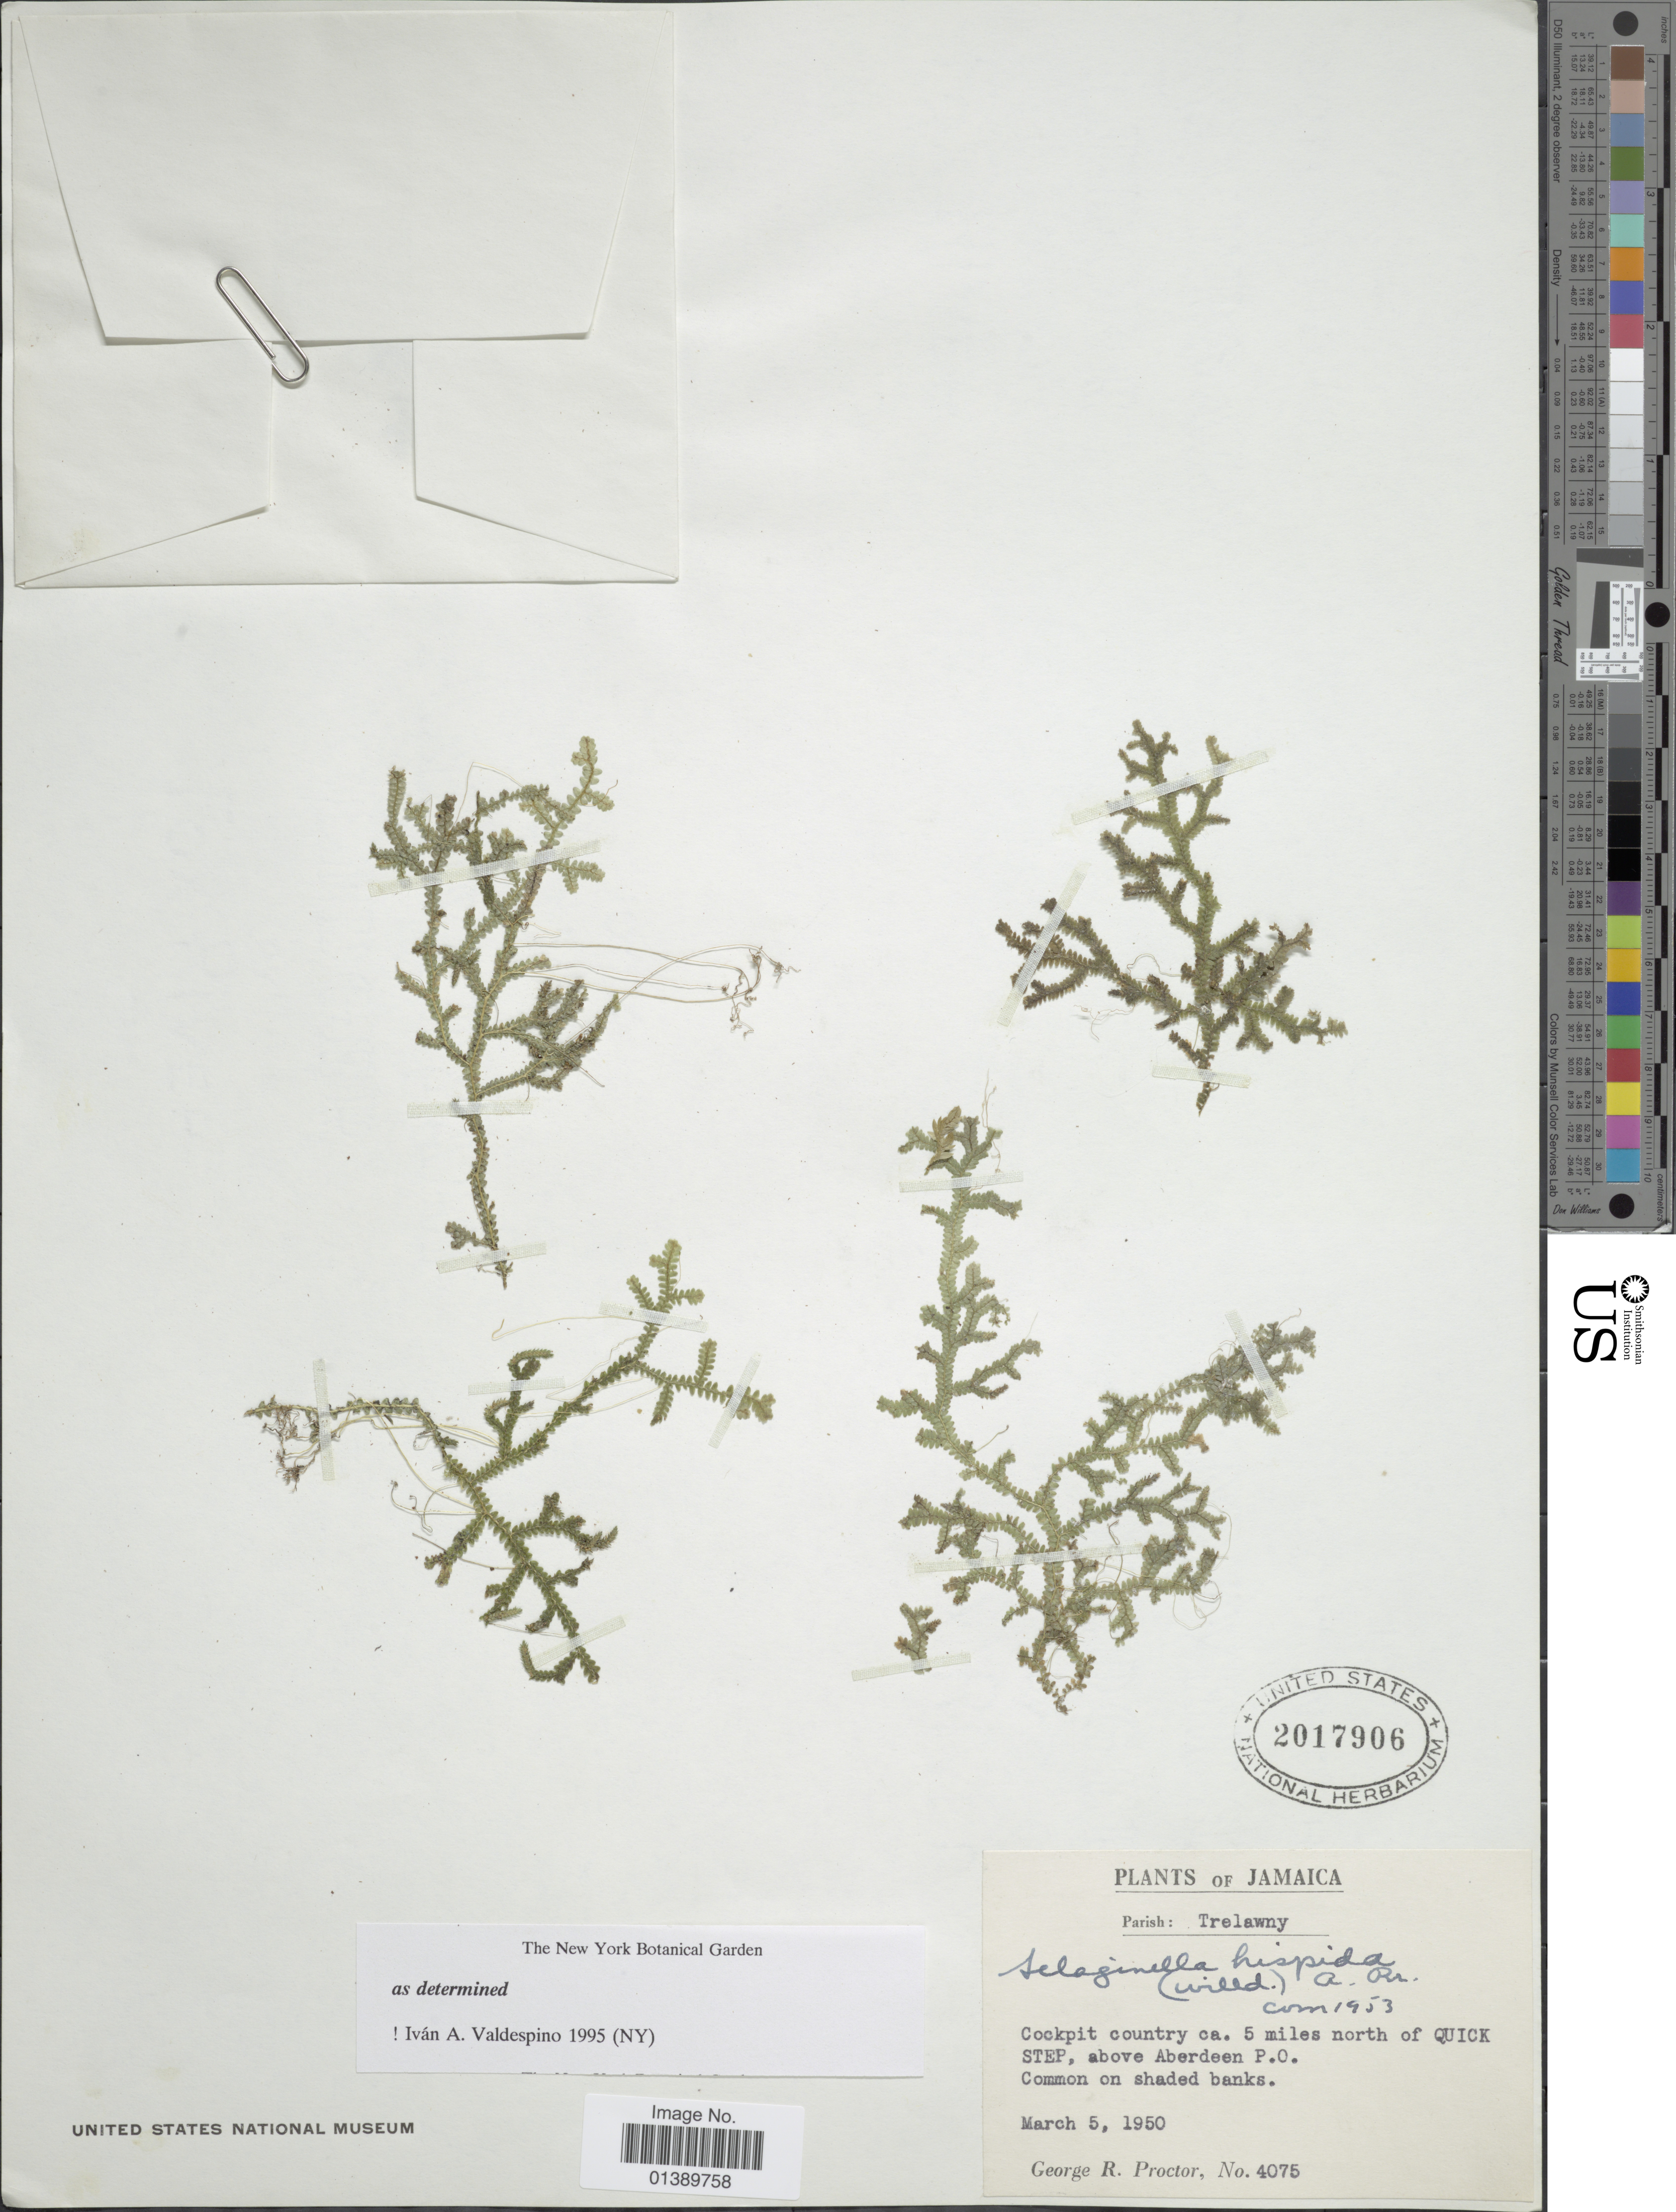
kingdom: Plantae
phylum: Tracheophyta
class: Lycopodiopsida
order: Selaginellales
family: Selaginellaceae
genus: Selaginella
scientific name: Selaginella hispida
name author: (Willd.) A. Br. ex Urb.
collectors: G. R. Proctor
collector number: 4075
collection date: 1950-03-05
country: Jamaica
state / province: Trelawny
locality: Cockpit country ca 5 miles north of QUICK STEP, above Aberdeen P.O.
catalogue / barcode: US 2017906